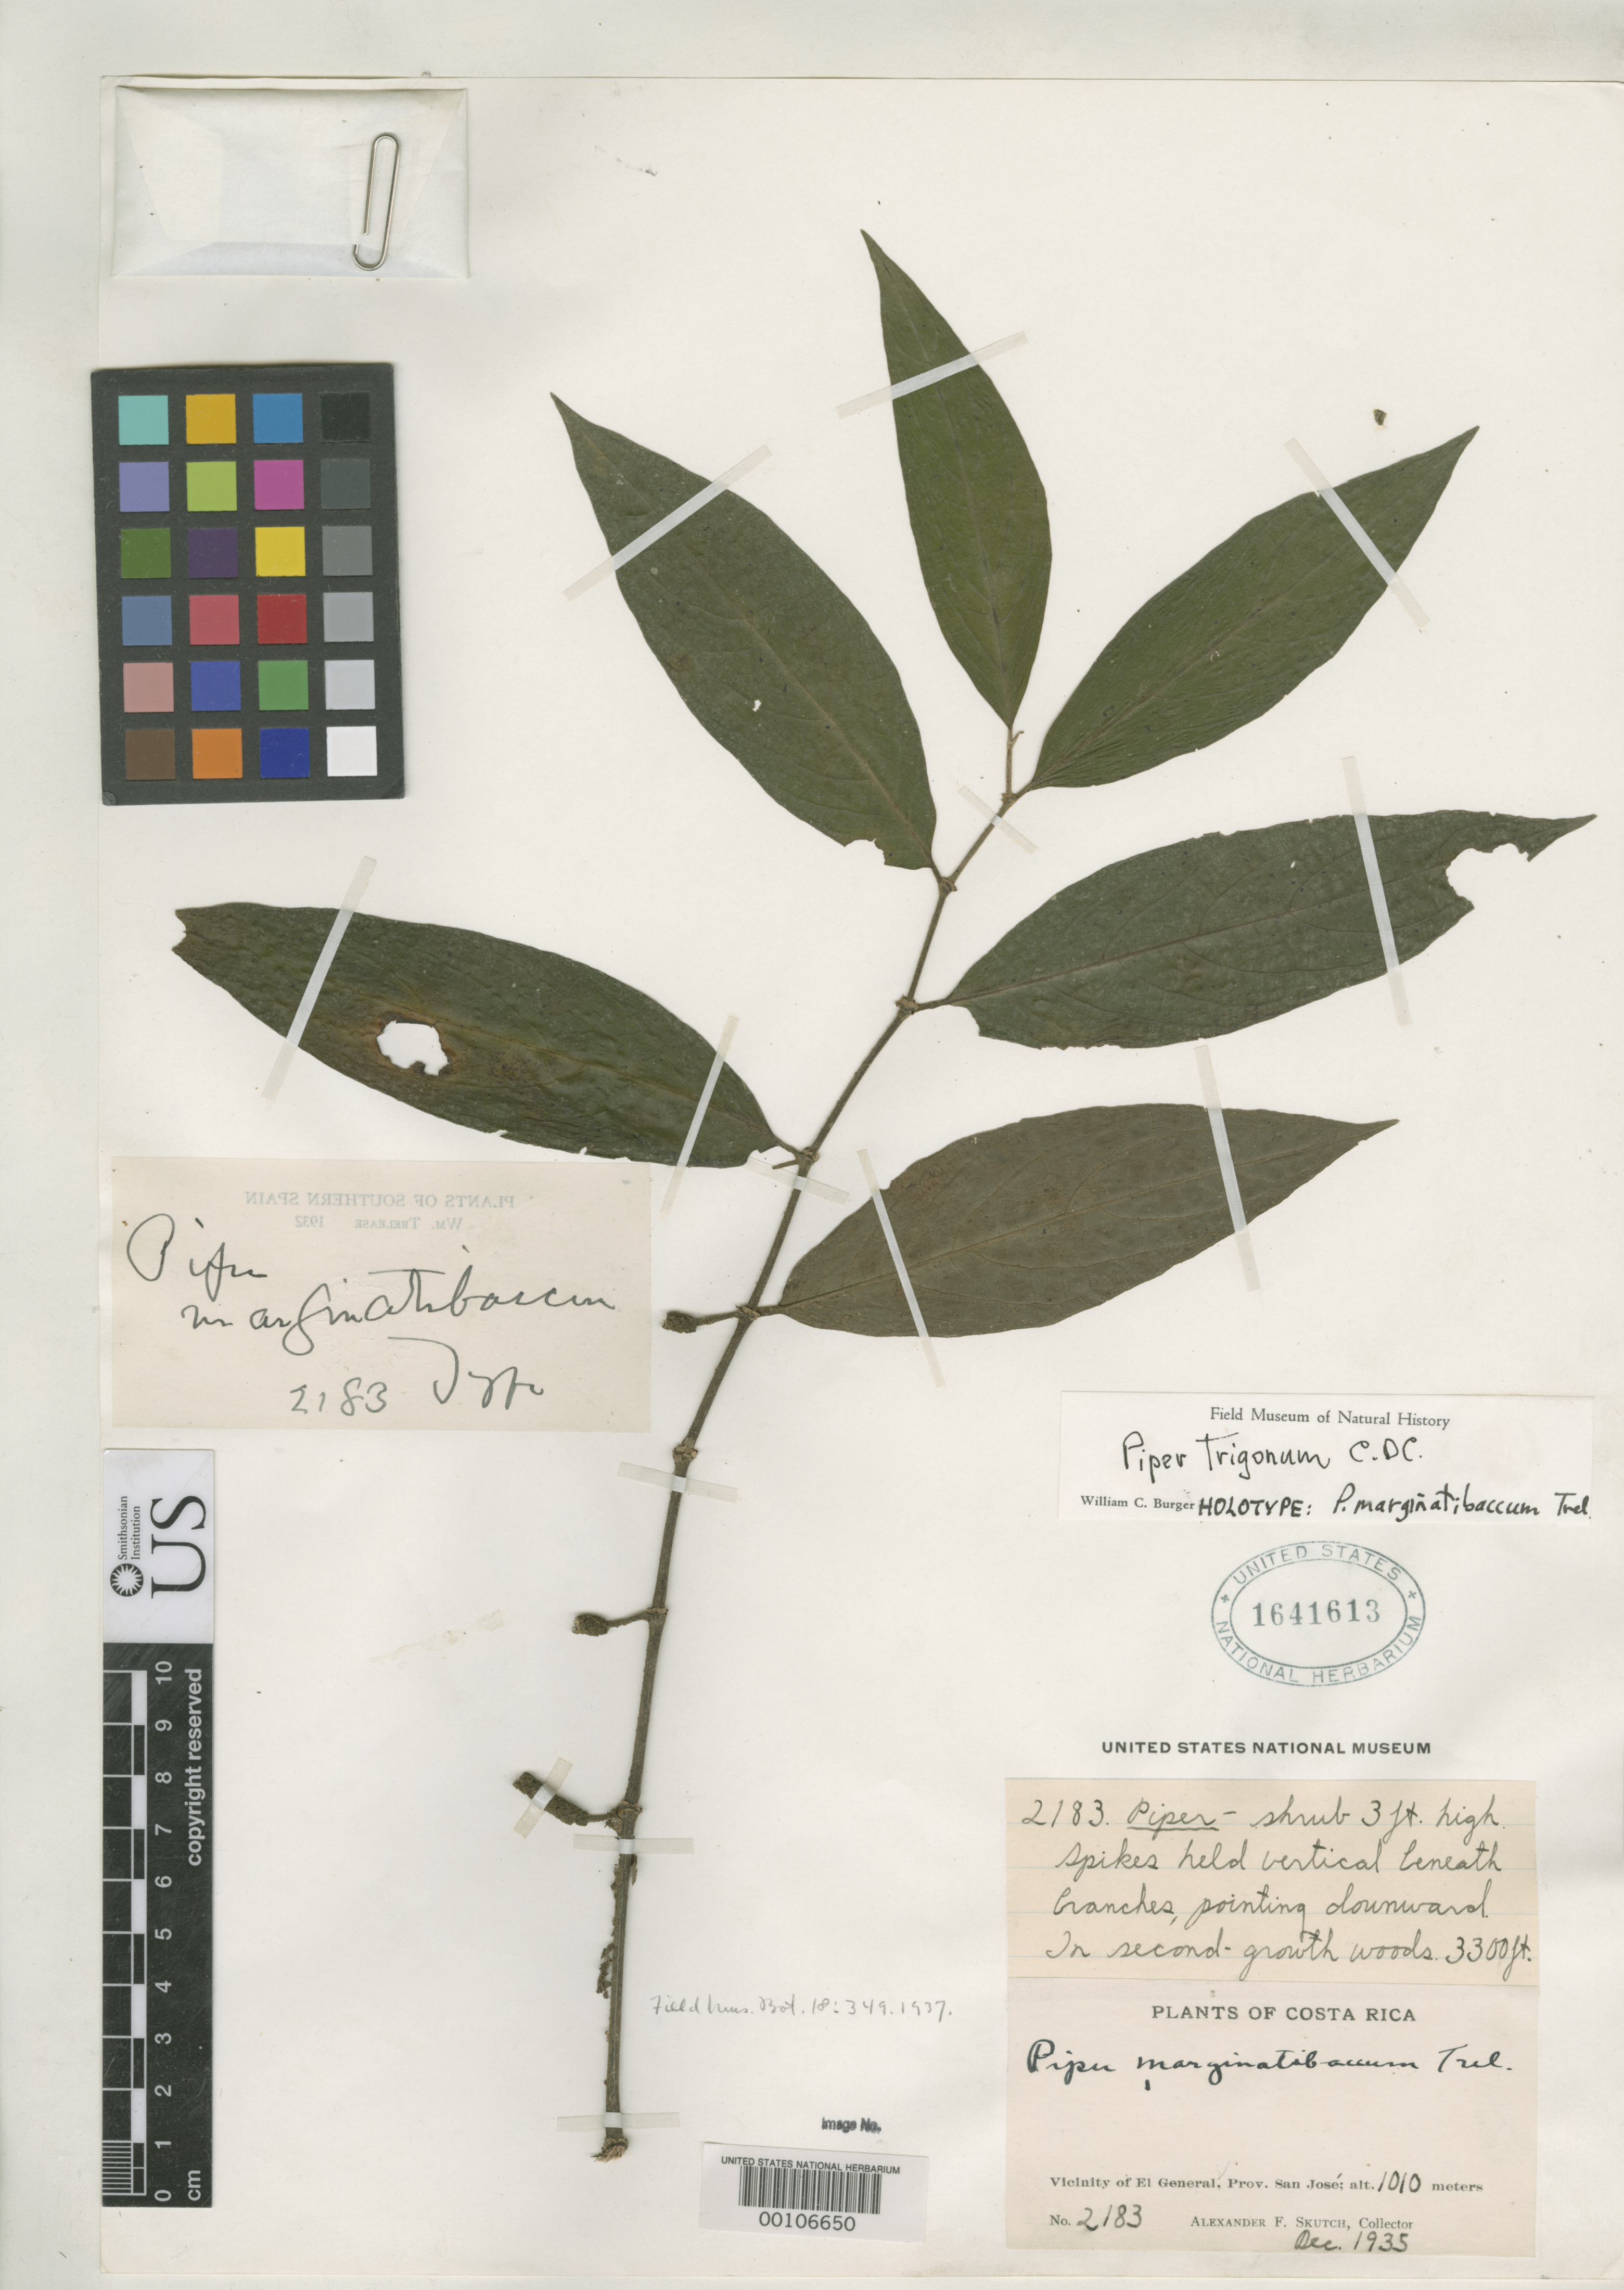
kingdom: Plantae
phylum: Tracheophyta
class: Magnoliopsida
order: Piperales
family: Piperaceae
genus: Piper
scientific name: Piper marginatibaccum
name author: Trel. ex Standl.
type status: Holotype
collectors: A. F. Skutch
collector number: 2183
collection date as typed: Dec 1935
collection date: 1935-12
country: Costa Rica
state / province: San José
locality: Vicinity of El General.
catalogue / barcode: US 1641613